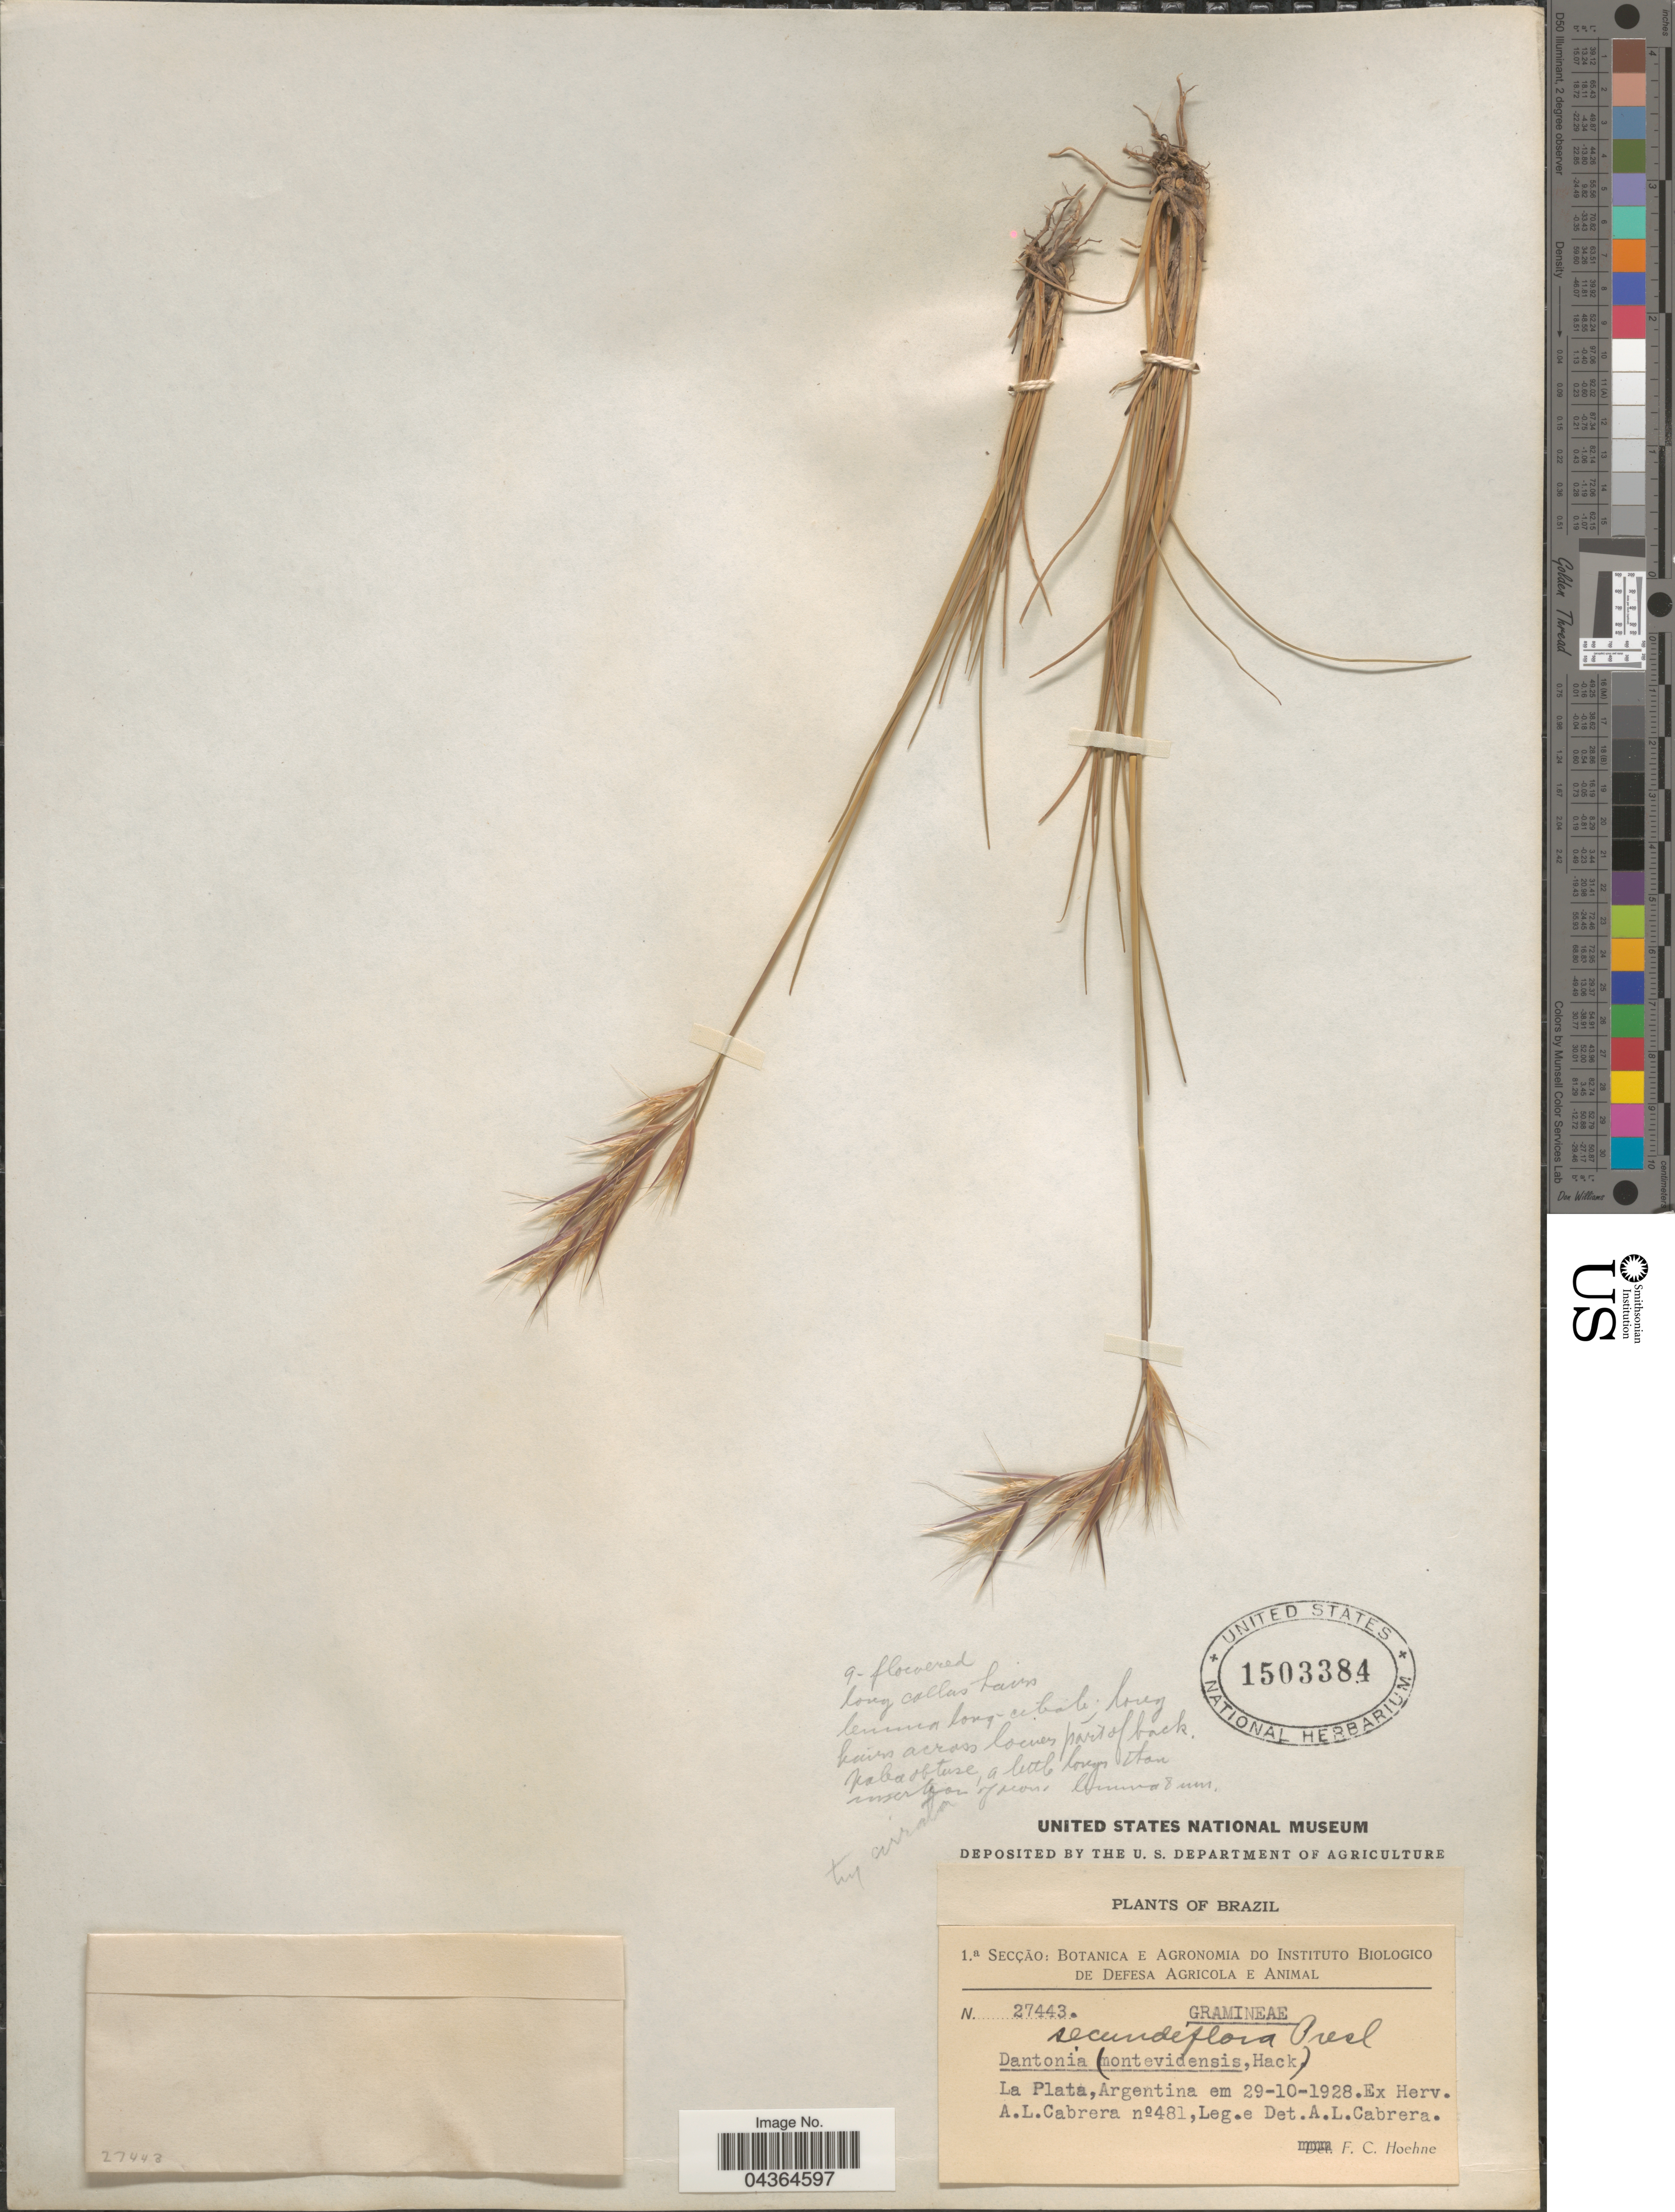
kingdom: Plantae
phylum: Tracheophyta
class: Liliopsida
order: Poales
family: Poaceae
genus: Danthonia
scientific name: Danthonia montevidensis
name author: (Hack.) Arechav.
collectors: A. L. Cabrera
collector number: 27443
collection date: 1928-10-29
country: Argentina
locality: La Plata.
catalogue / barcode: US 1503384